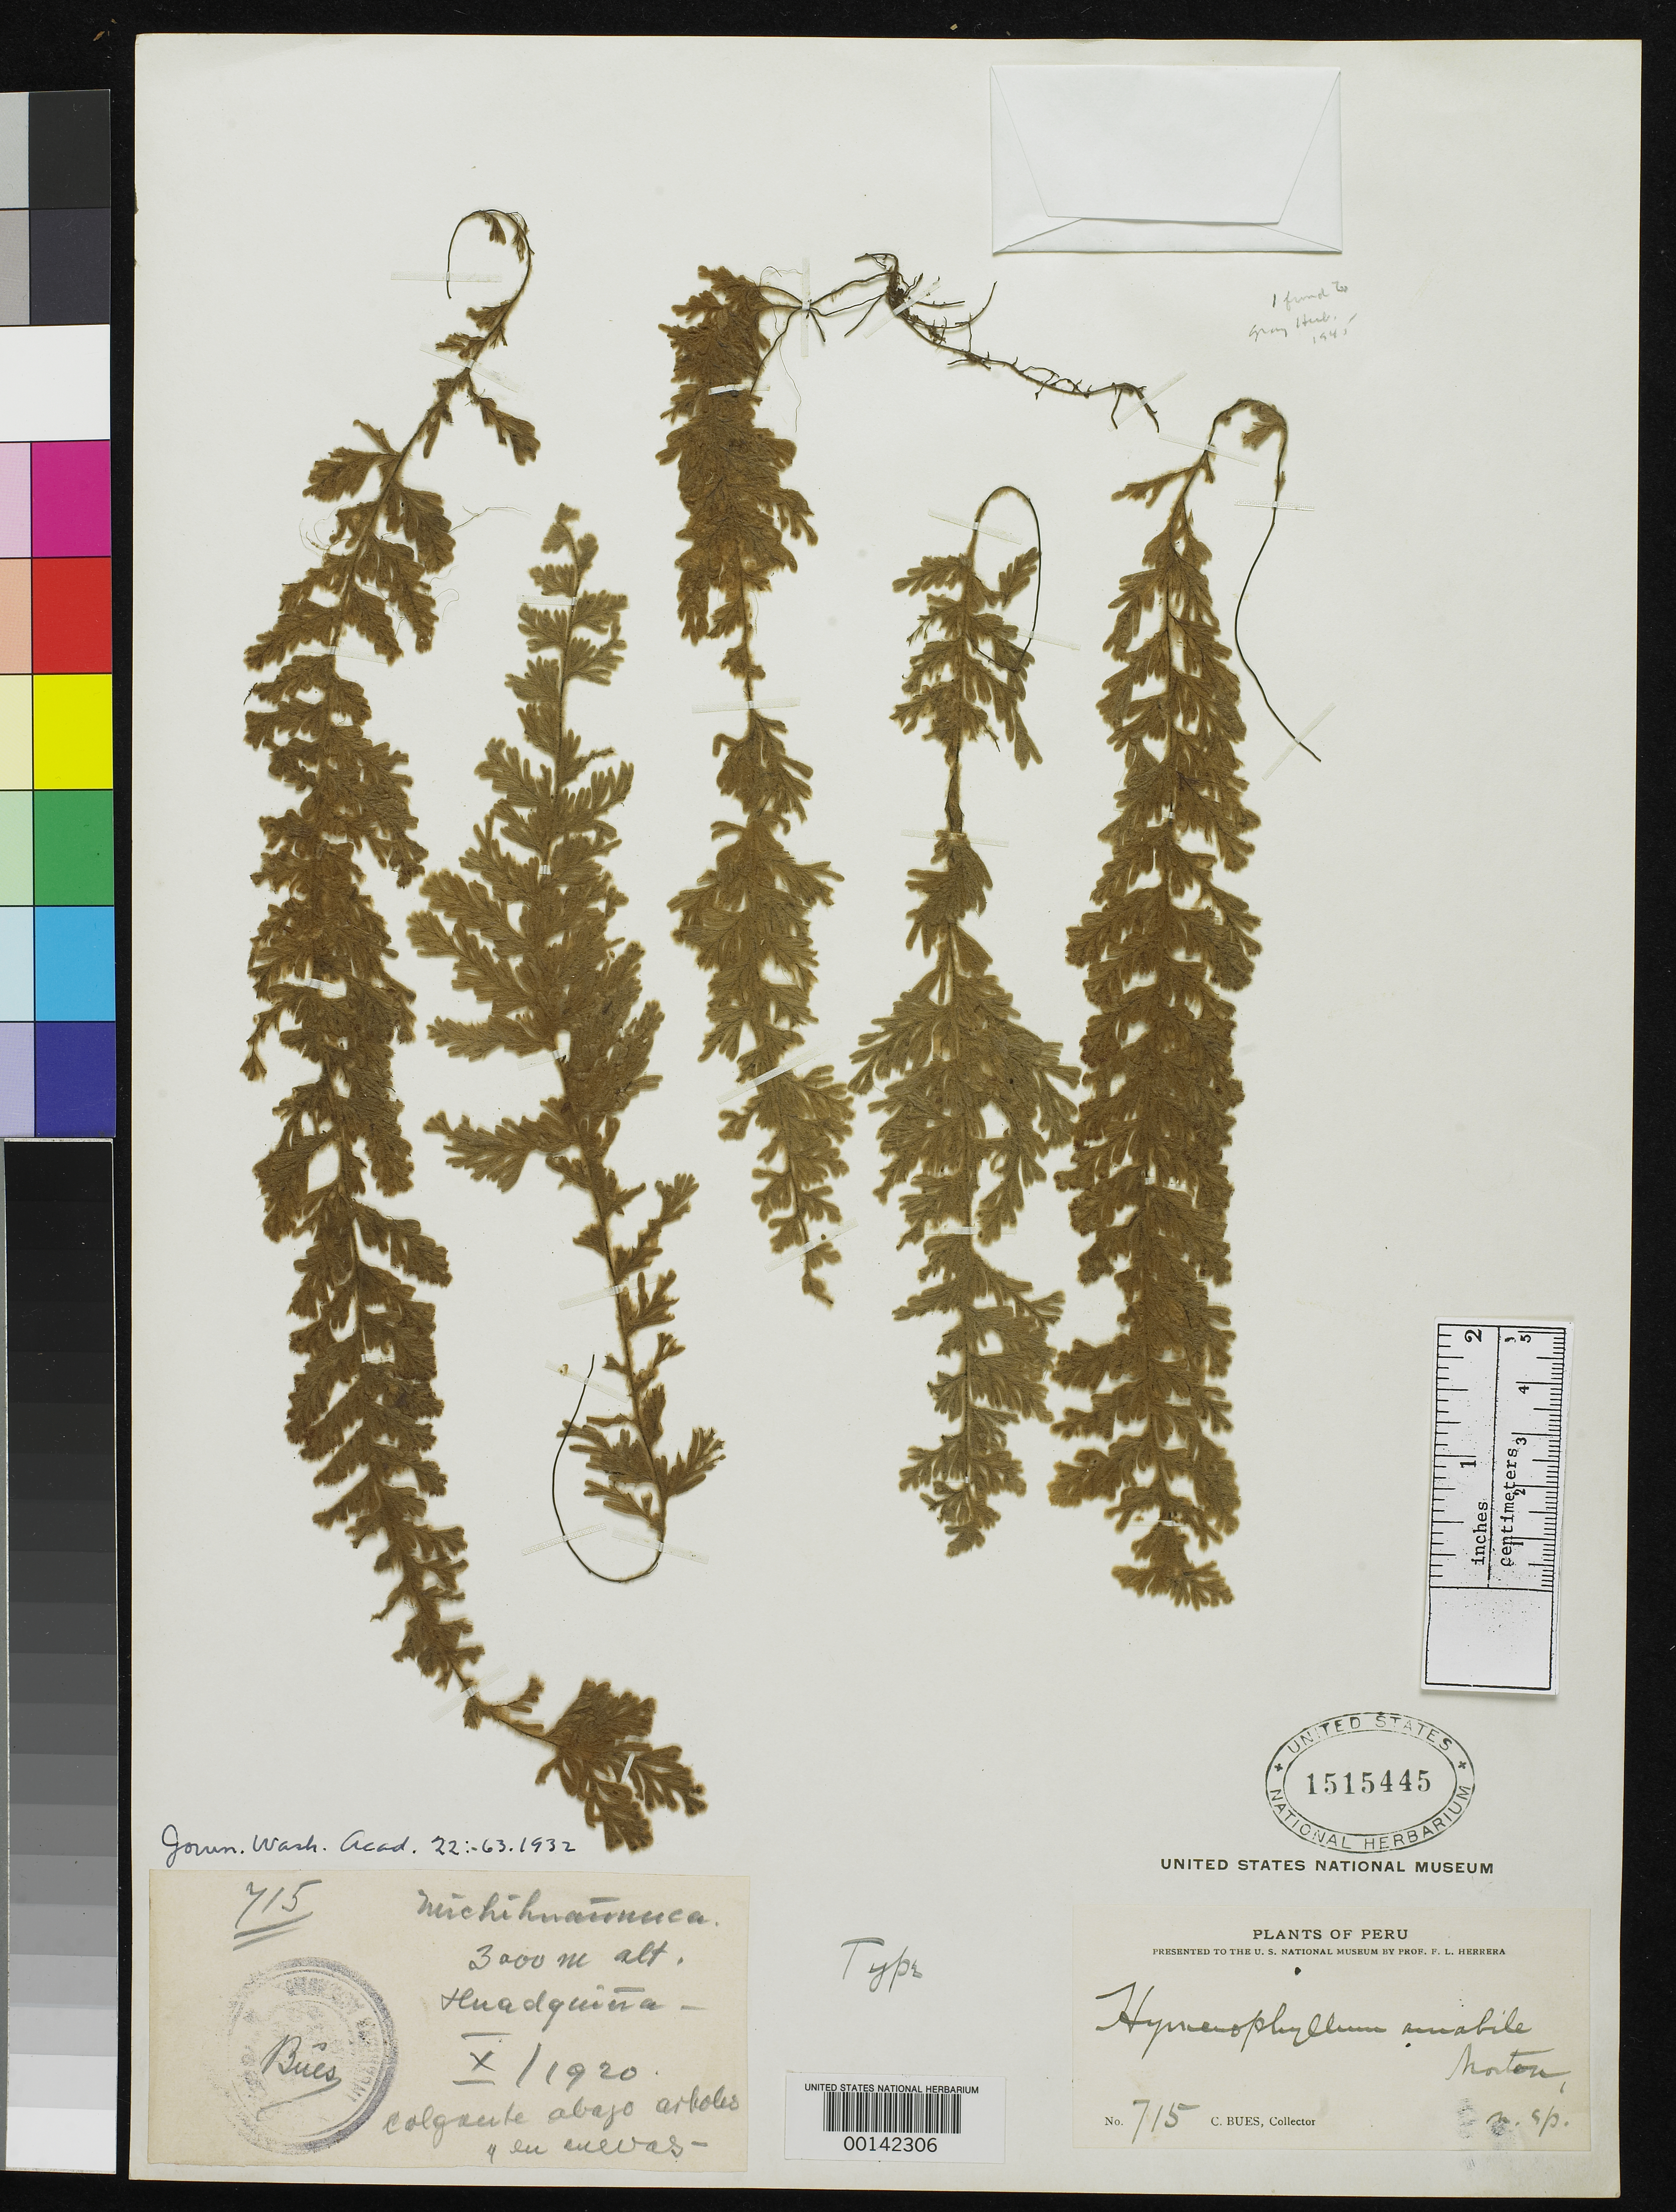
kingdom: Plantae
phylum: Tracheophyta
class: Polypodiopsida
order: Hymenophyllales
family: Hymenophyllaceae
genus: Hymenophyllum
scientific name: Hymenophyllum amabile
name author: C.V. Morton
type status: Holotype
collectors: C. Bues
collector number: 715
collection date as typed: Oct 1920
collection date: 1920-10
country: Peru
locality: Michihuamuca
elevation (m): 3000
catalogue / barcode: US 1515445